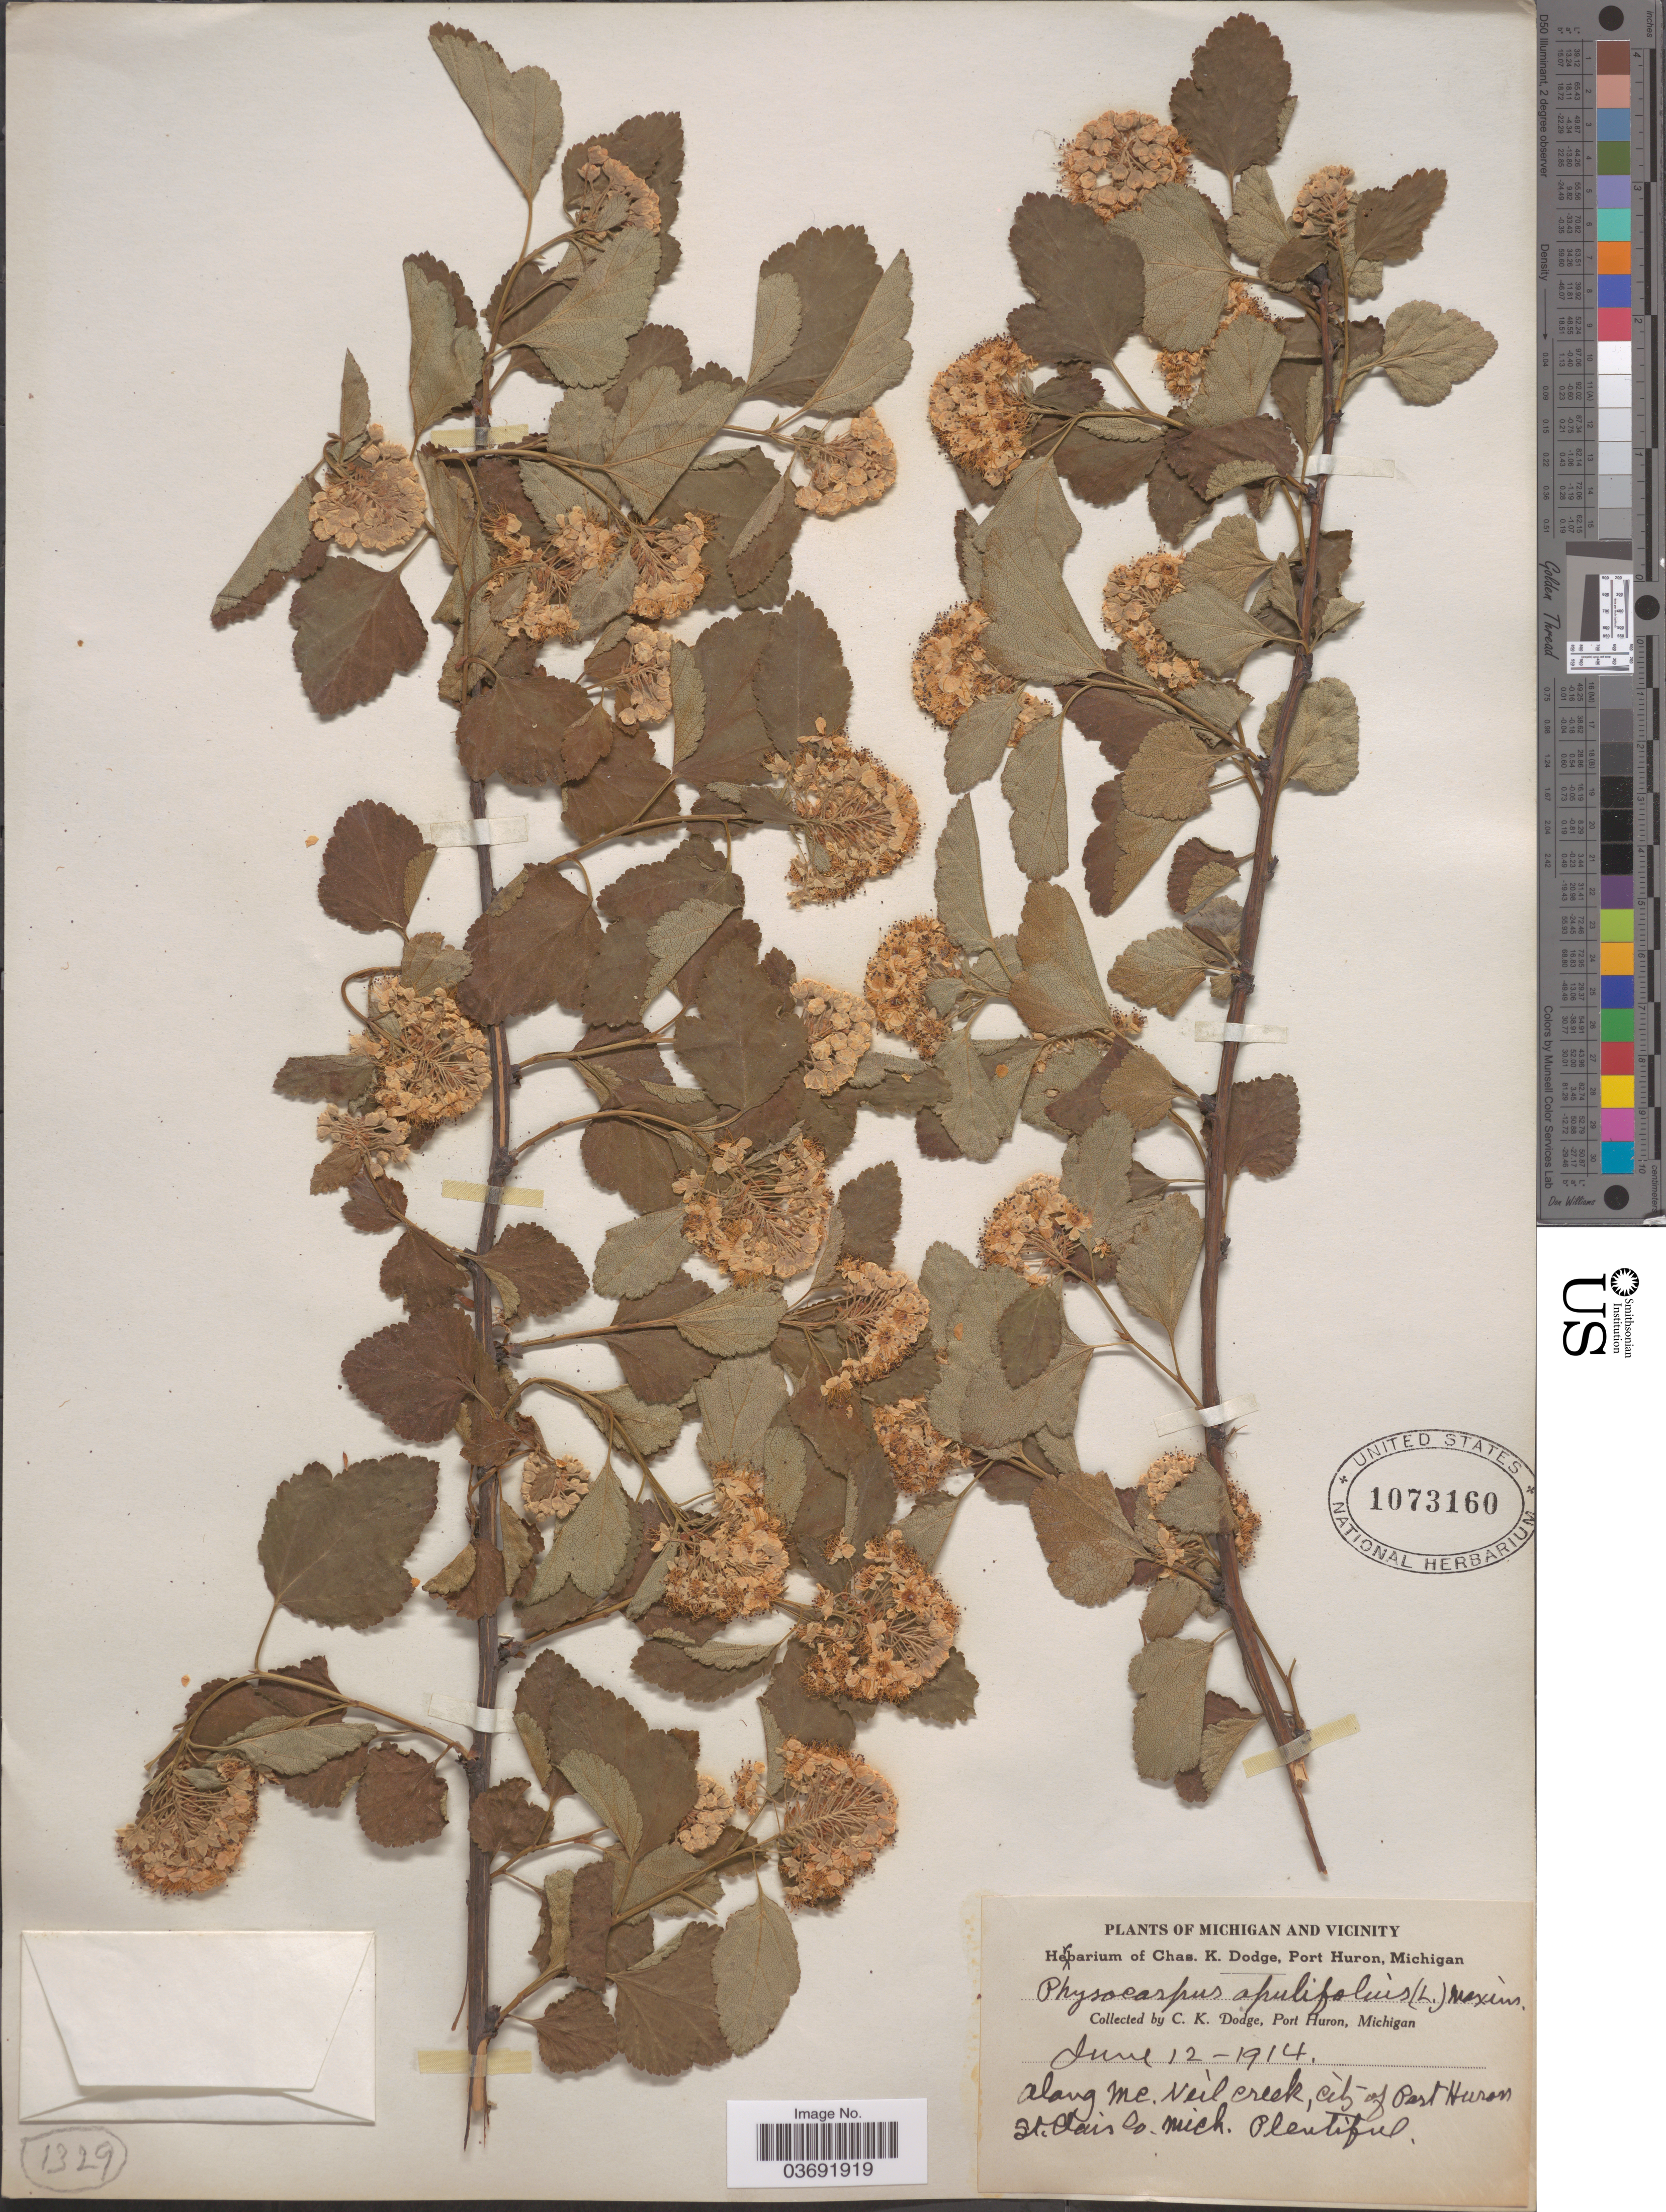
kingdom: Plantae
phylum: Tracheophyta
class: Magnoliopsida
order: Rosales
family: Rosaceae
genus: Physocarpus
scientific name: Physocarpus opulifolius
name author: (L.) Maxim.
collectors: C. Dodge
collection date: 1914-06-12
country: United States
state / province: Michigan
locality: Michigan and vicinity. Along McNeil Creek, City of Port Huron St. Clair Co. Mich.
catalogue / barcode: US 1073160